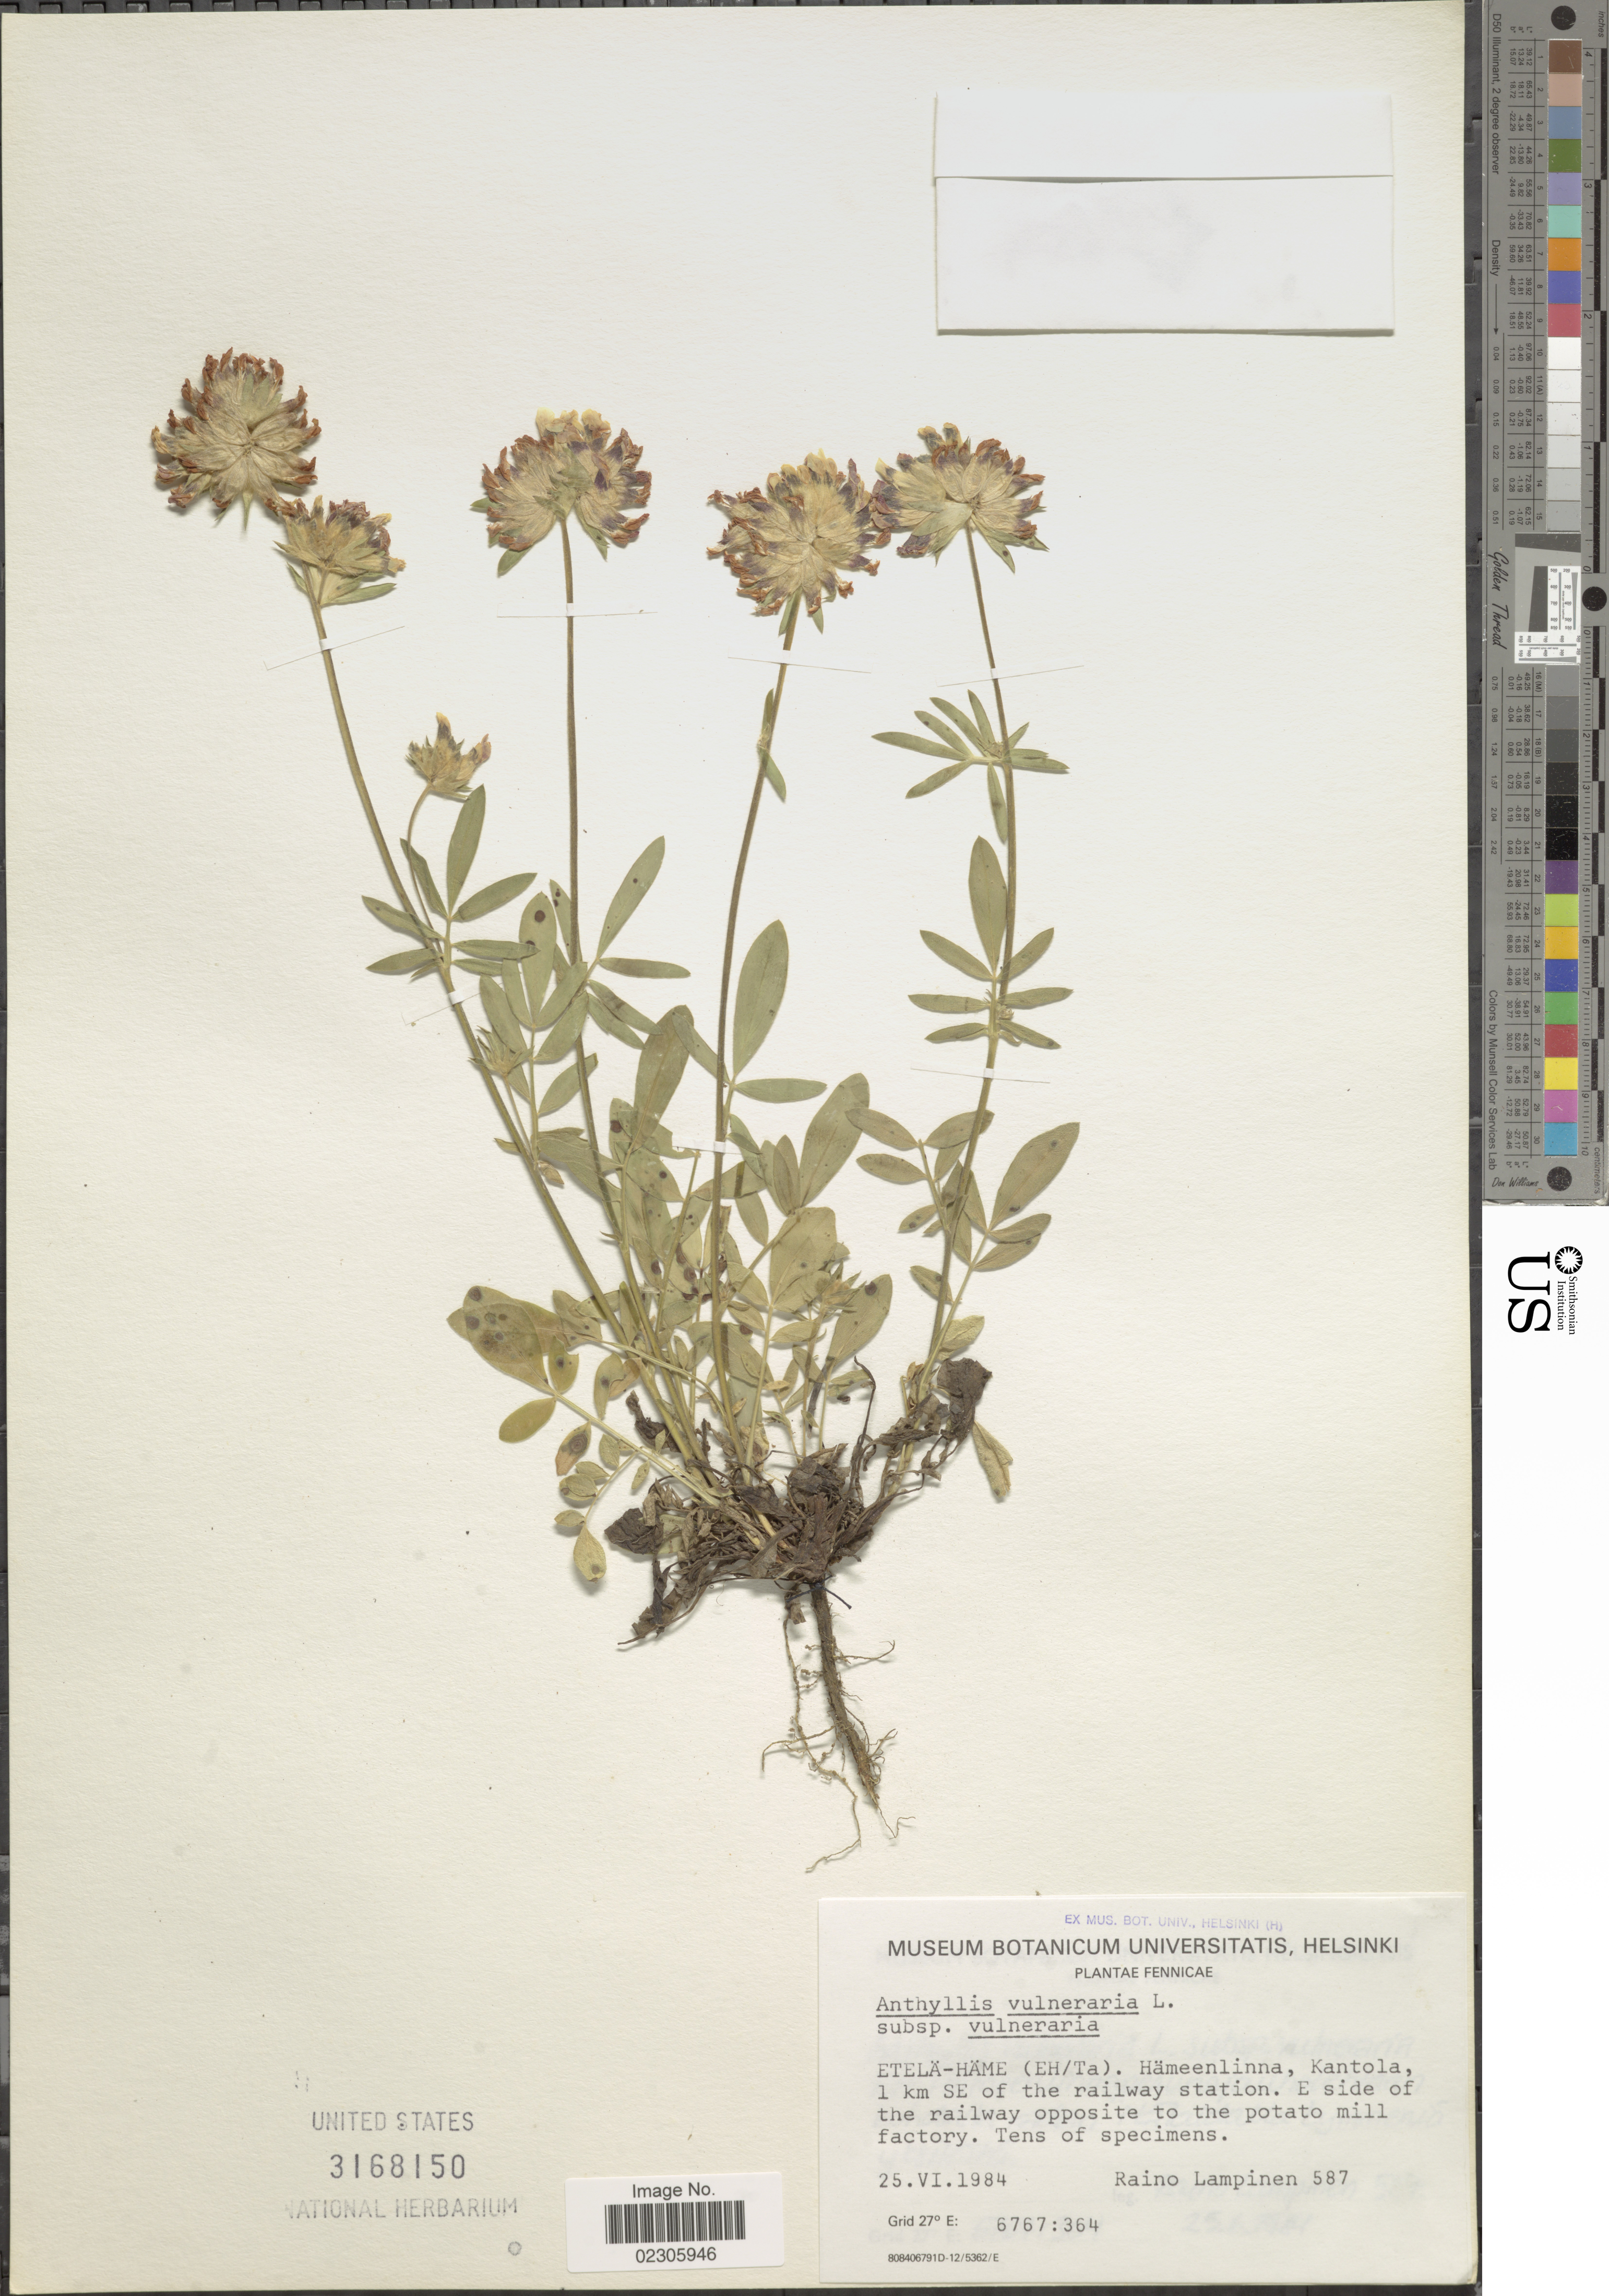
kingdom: Plantae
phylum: Tracheophyta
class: Magnoliopsida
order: Fabales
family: Fabaceae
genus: Anthyllis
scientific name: Anthyllis vulneraria subsp. vulneraria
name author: L.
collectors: R. Lampinen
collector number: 587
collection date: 1984-06-25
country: Finland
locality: Fennicae, Etela-Hame (Eh/Ta), Hameenlinna, Kantola, 1 km SE of the railway station, E side of the railway opposite to the potato mill factory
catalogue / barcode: US 3168150